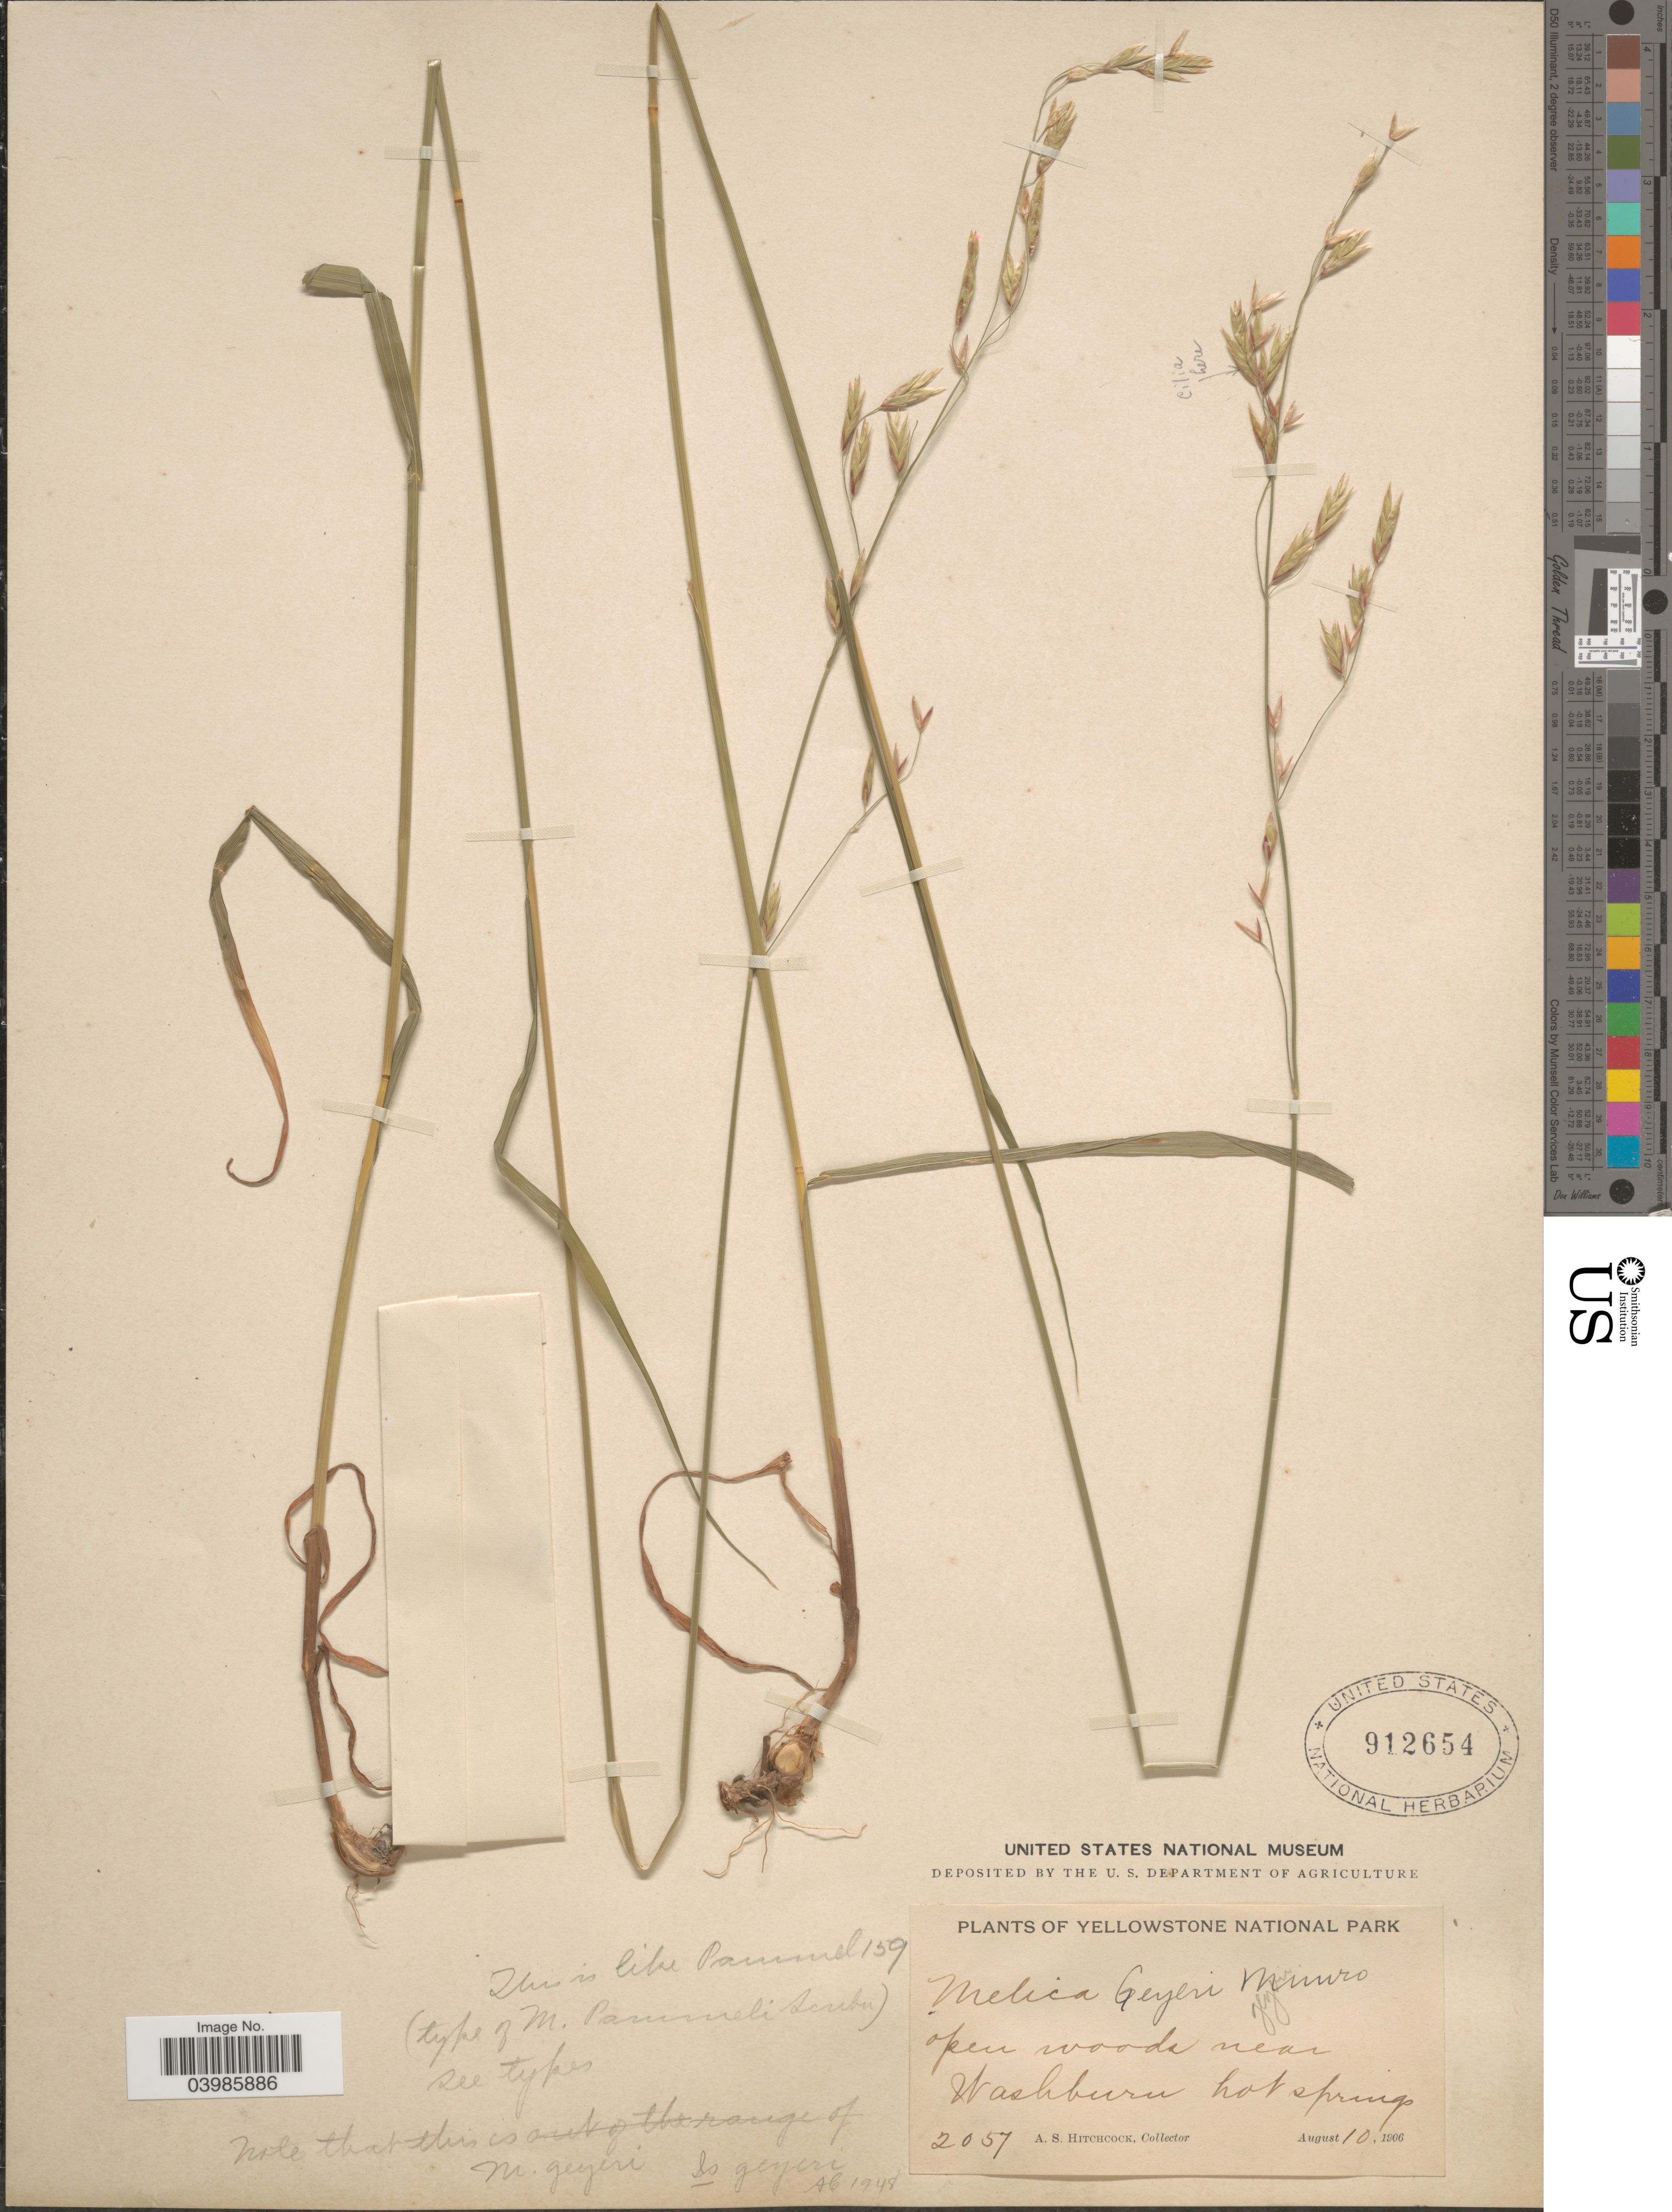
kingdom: Plantae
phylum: Tracheophyta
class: Liliopsida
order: Poales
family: Poaceae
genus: Melica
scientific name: Melica geyeri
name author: Munro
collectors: A. S. Hitchcock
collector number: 2057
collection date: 1906-08-10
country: United States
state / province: Wyoming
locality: Yellowstone National Park. Open woods near Washburn hot springs.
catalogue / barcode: US 912654